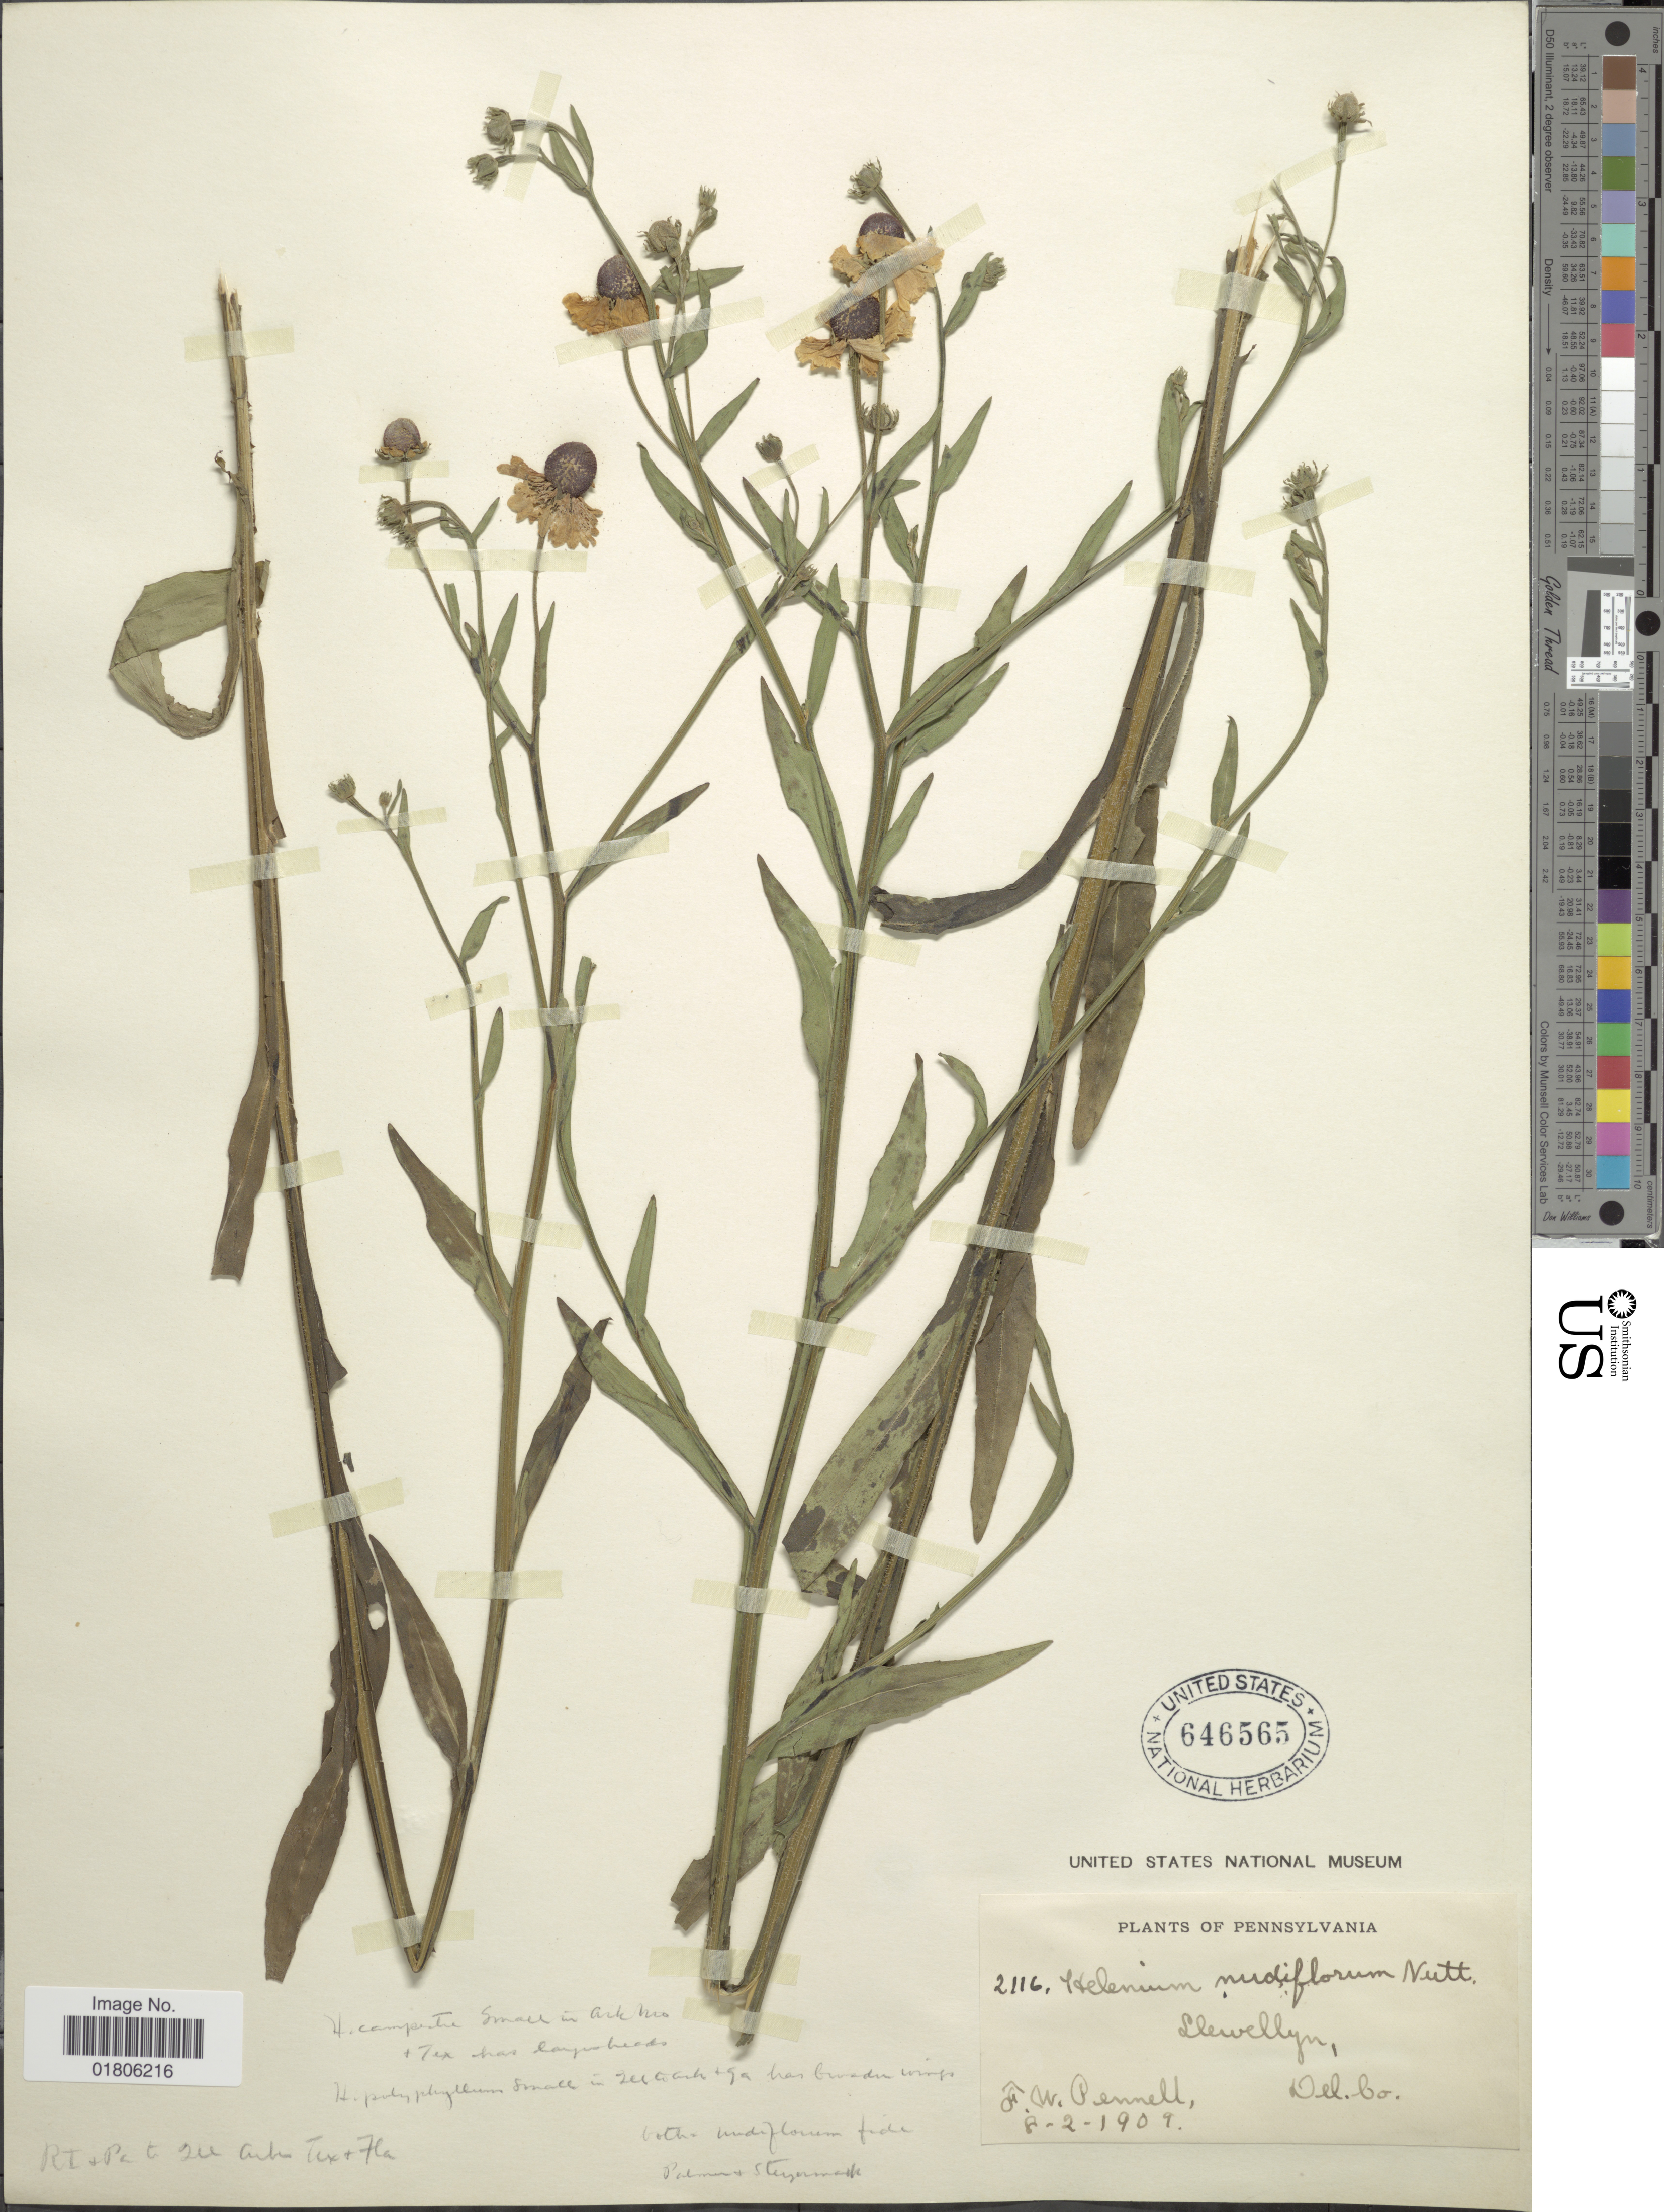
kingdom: Plantae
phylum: Tracheophyta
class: Magnoliopsida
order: Asterales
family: Asteraceae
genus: Helenium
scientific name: Helenium flexuosum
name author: Raf.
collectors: F. W. Pennell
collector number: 2116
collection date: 1909-08-02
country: United States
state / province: Pennsylvania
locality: Llewellyn, Del.Co.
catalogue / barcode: US 646565